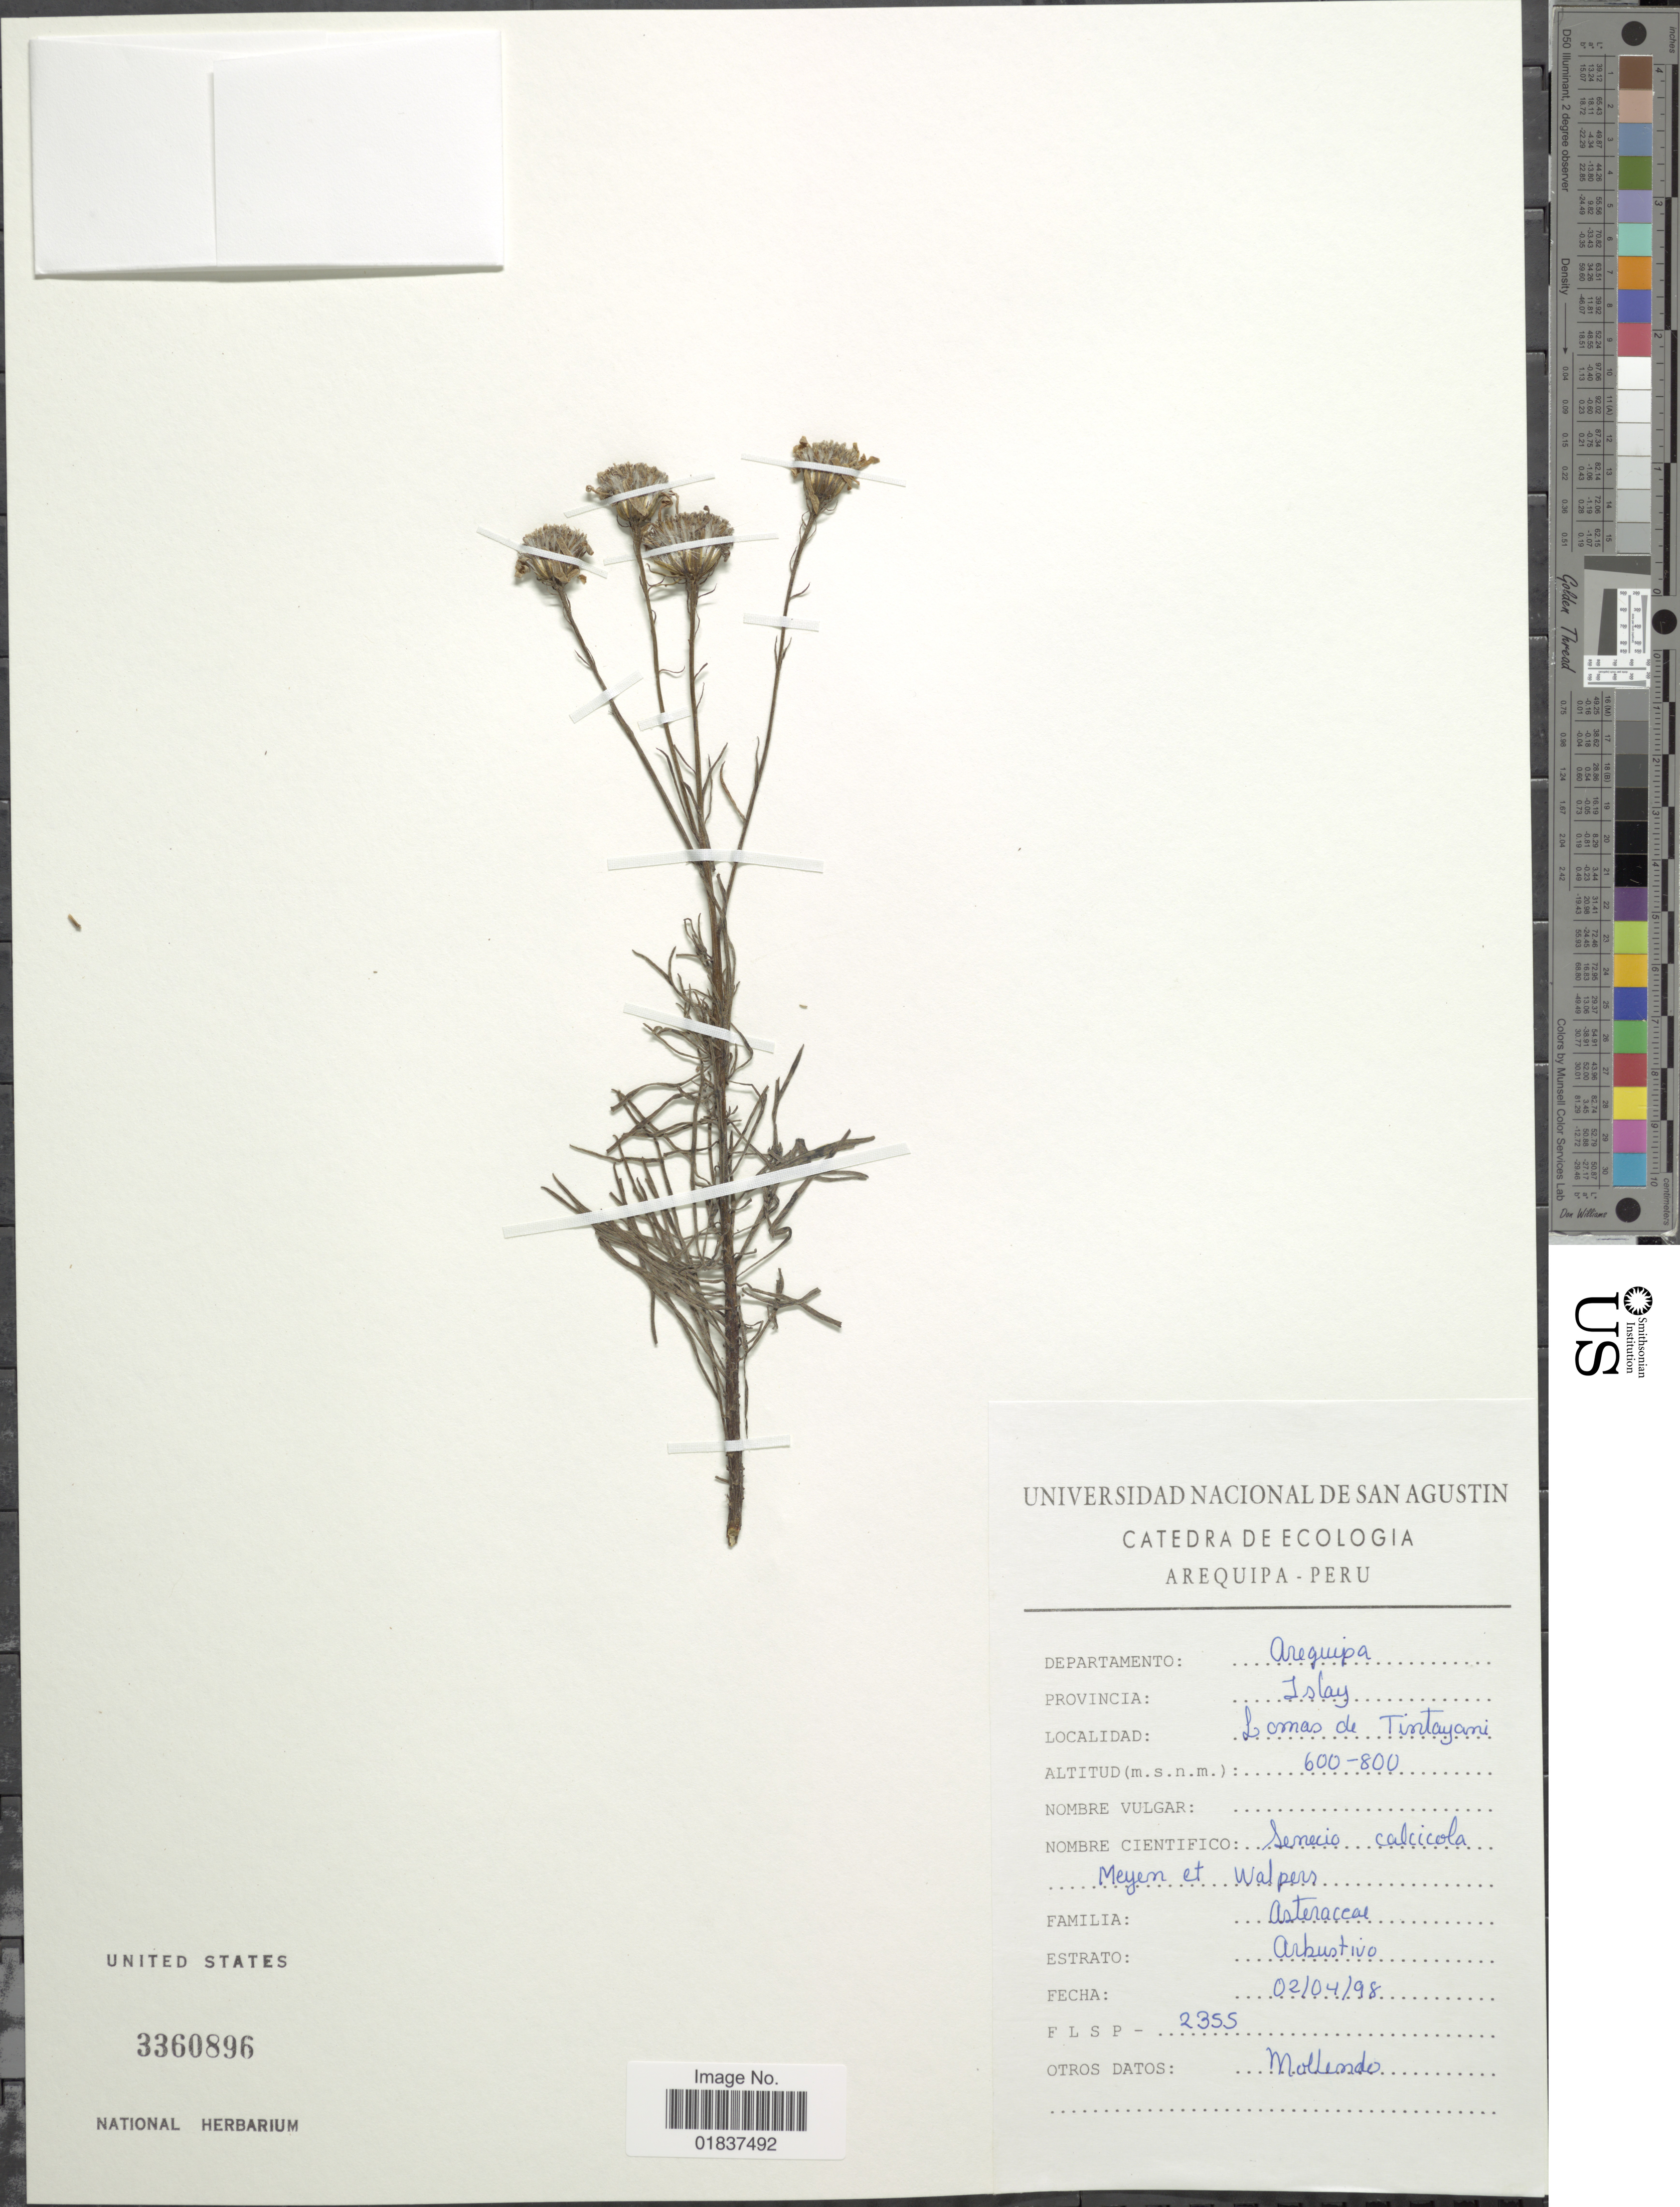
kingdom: Plantae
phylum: Tracheophyta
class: Magnoliopsida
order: Asterales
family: Asteraceae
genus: Senecio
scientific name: Senecio calcensis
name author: Cabrera & Zardini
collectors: -. Mollendo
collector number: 2355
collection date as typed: Transcribed d/m/y: 2/4/98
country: Peru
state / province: Arequipa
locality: Departamento Arequipa. Lomas de Tintayami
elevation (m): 600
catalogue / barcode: US 3360896